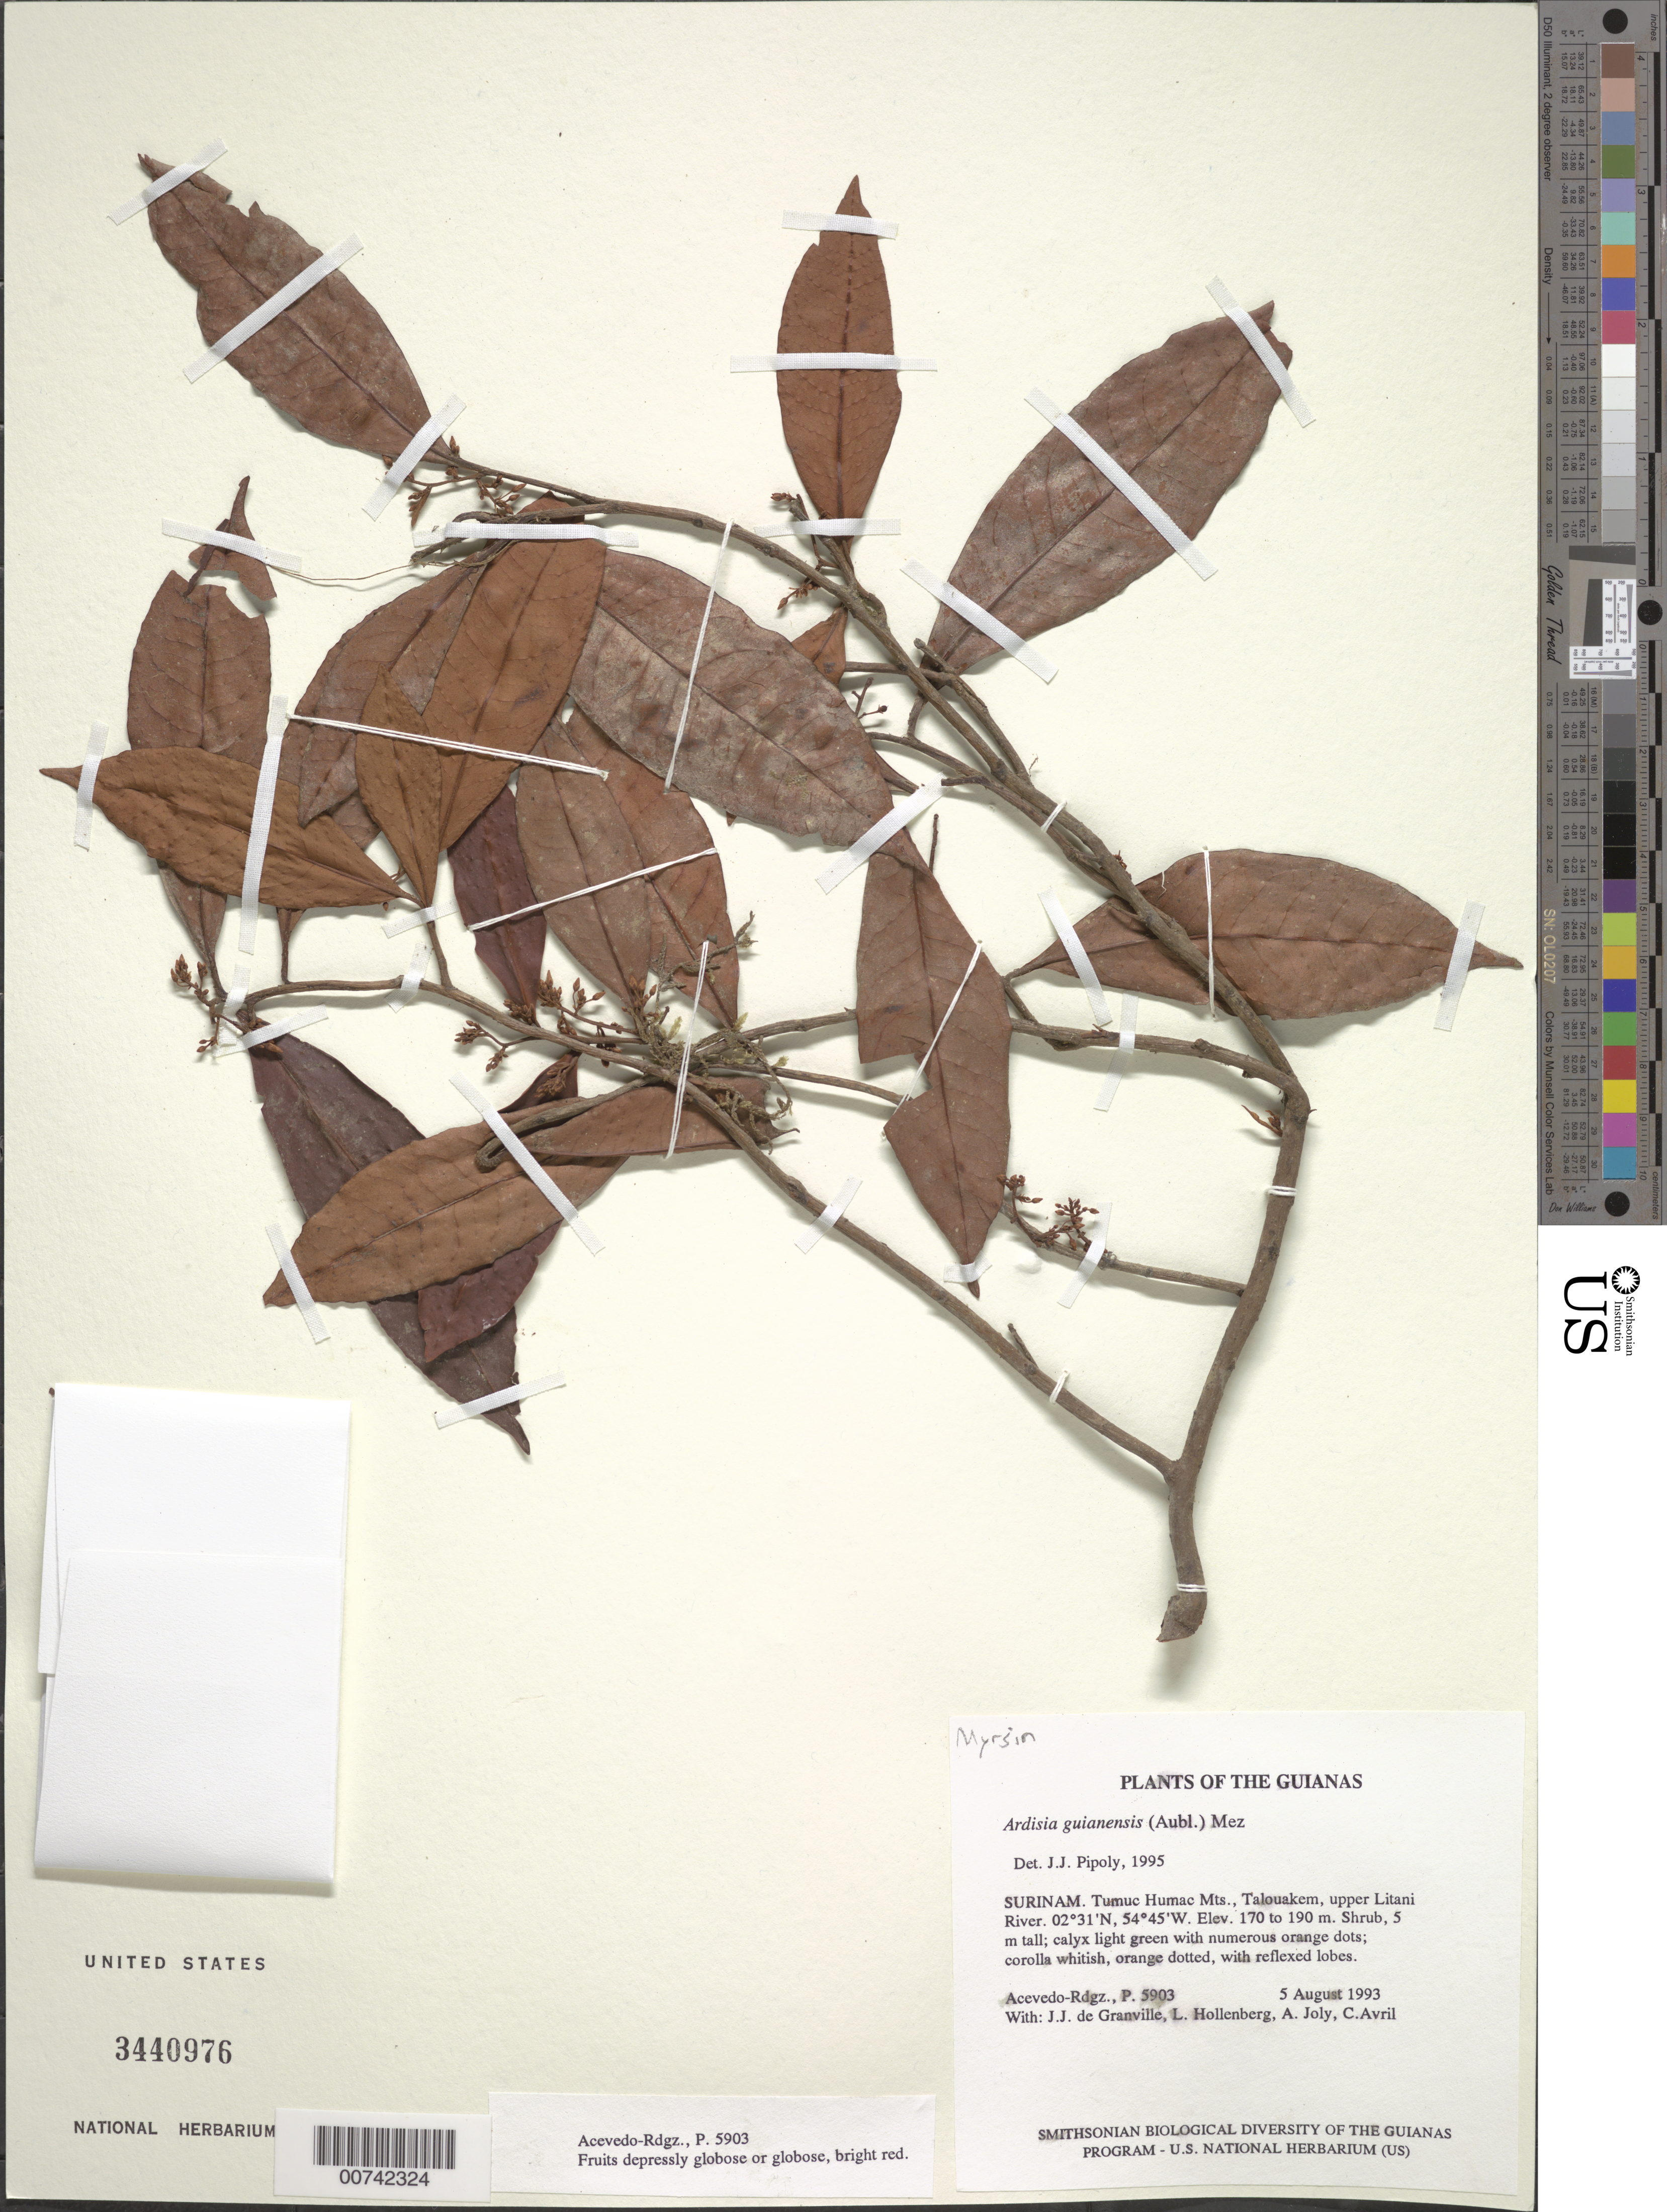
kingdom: Plantae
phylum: Tracheophyta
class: Magnoliopsida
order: Ericales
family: Primulaceae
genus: Ardisia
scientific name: Ardisia guianensis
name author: (Aubl.) Mez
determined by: Pipoly, J. J., III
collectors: P. Acevedo-Rodr., C. Boyer, J.-J. de Granville, A. Joly & L. Hollenberg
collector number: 5903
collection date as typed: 05 Aug 1993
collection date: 1993-08-05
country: Suriname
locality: Tumuc Humac Mts., Talouakem, upper Litani River.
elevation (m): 170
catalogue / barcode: US 3440976